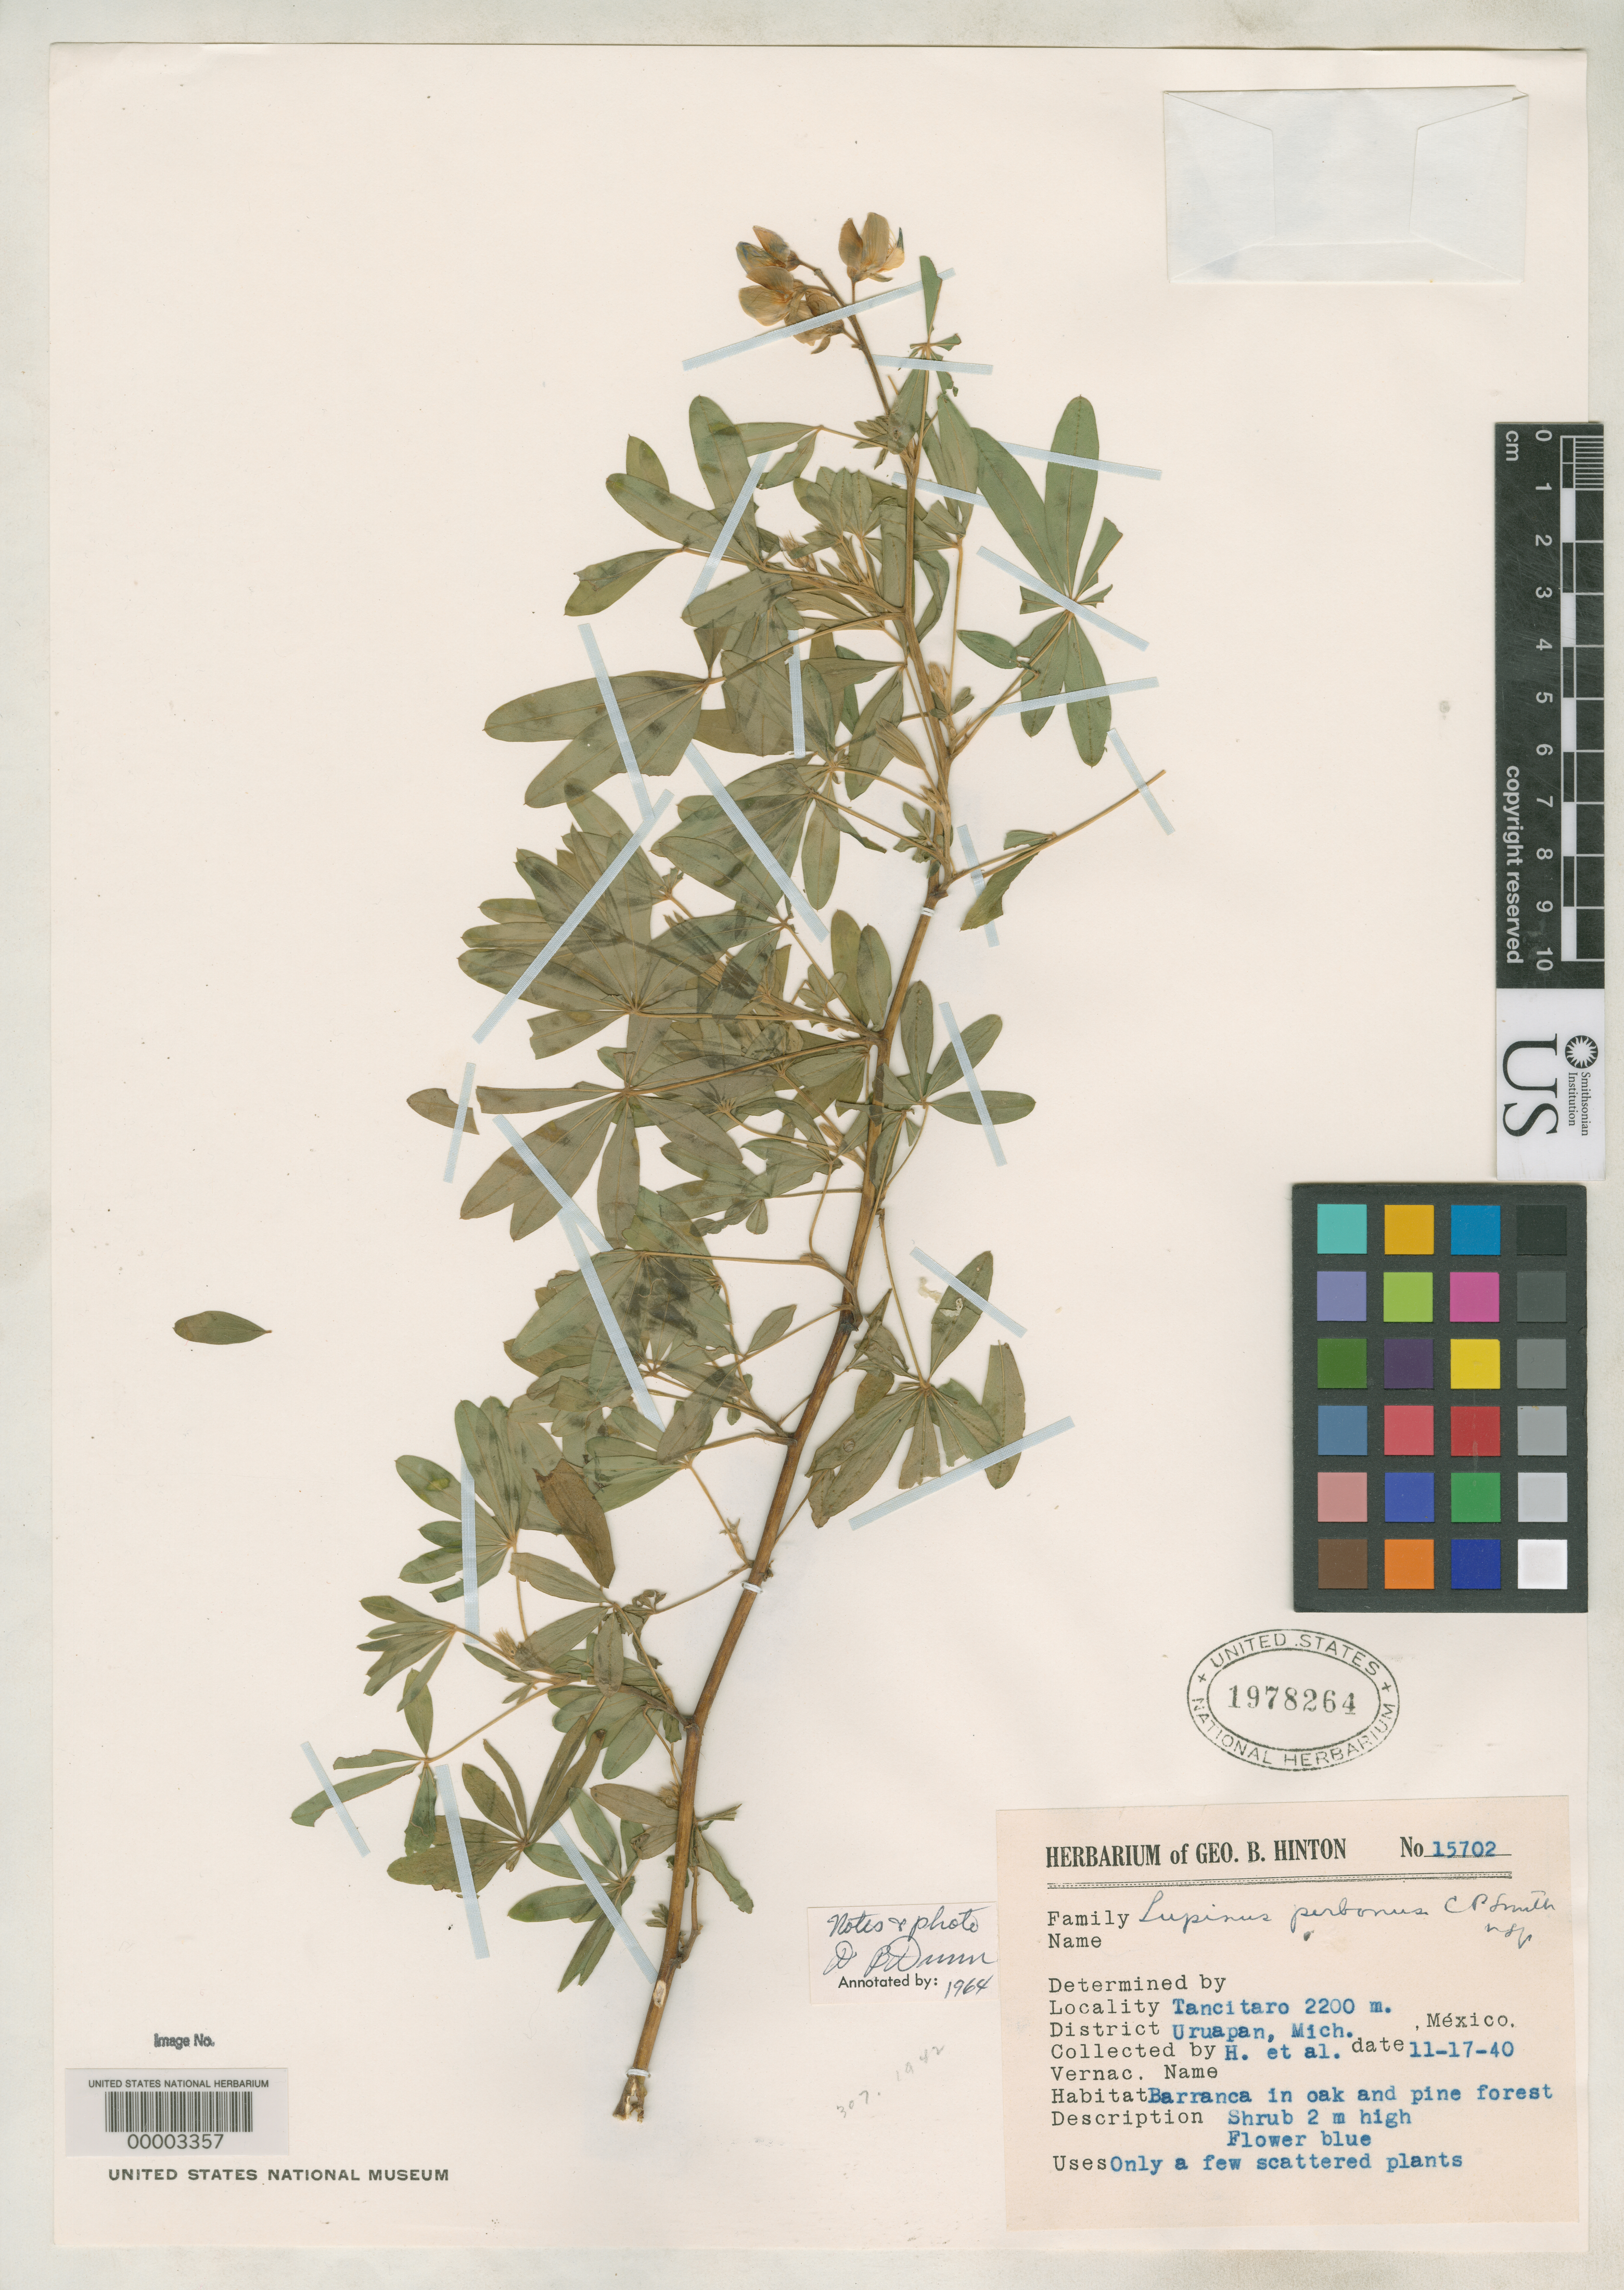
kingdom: Plantae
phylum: Tracheophyta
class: Magnoliopsida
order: Fabales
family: Fabaceae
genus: Lupinus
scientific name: Lupinus perbonus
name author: C.P. Sm.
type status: Isotype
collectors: G. B. Hinton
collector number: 15702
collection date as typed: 17 Nov 1940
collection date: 1940-11-17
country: Mexico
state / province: Michoacán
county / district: Uruapan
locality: Tancitaro.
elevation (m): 2200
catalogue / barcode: US 1978264